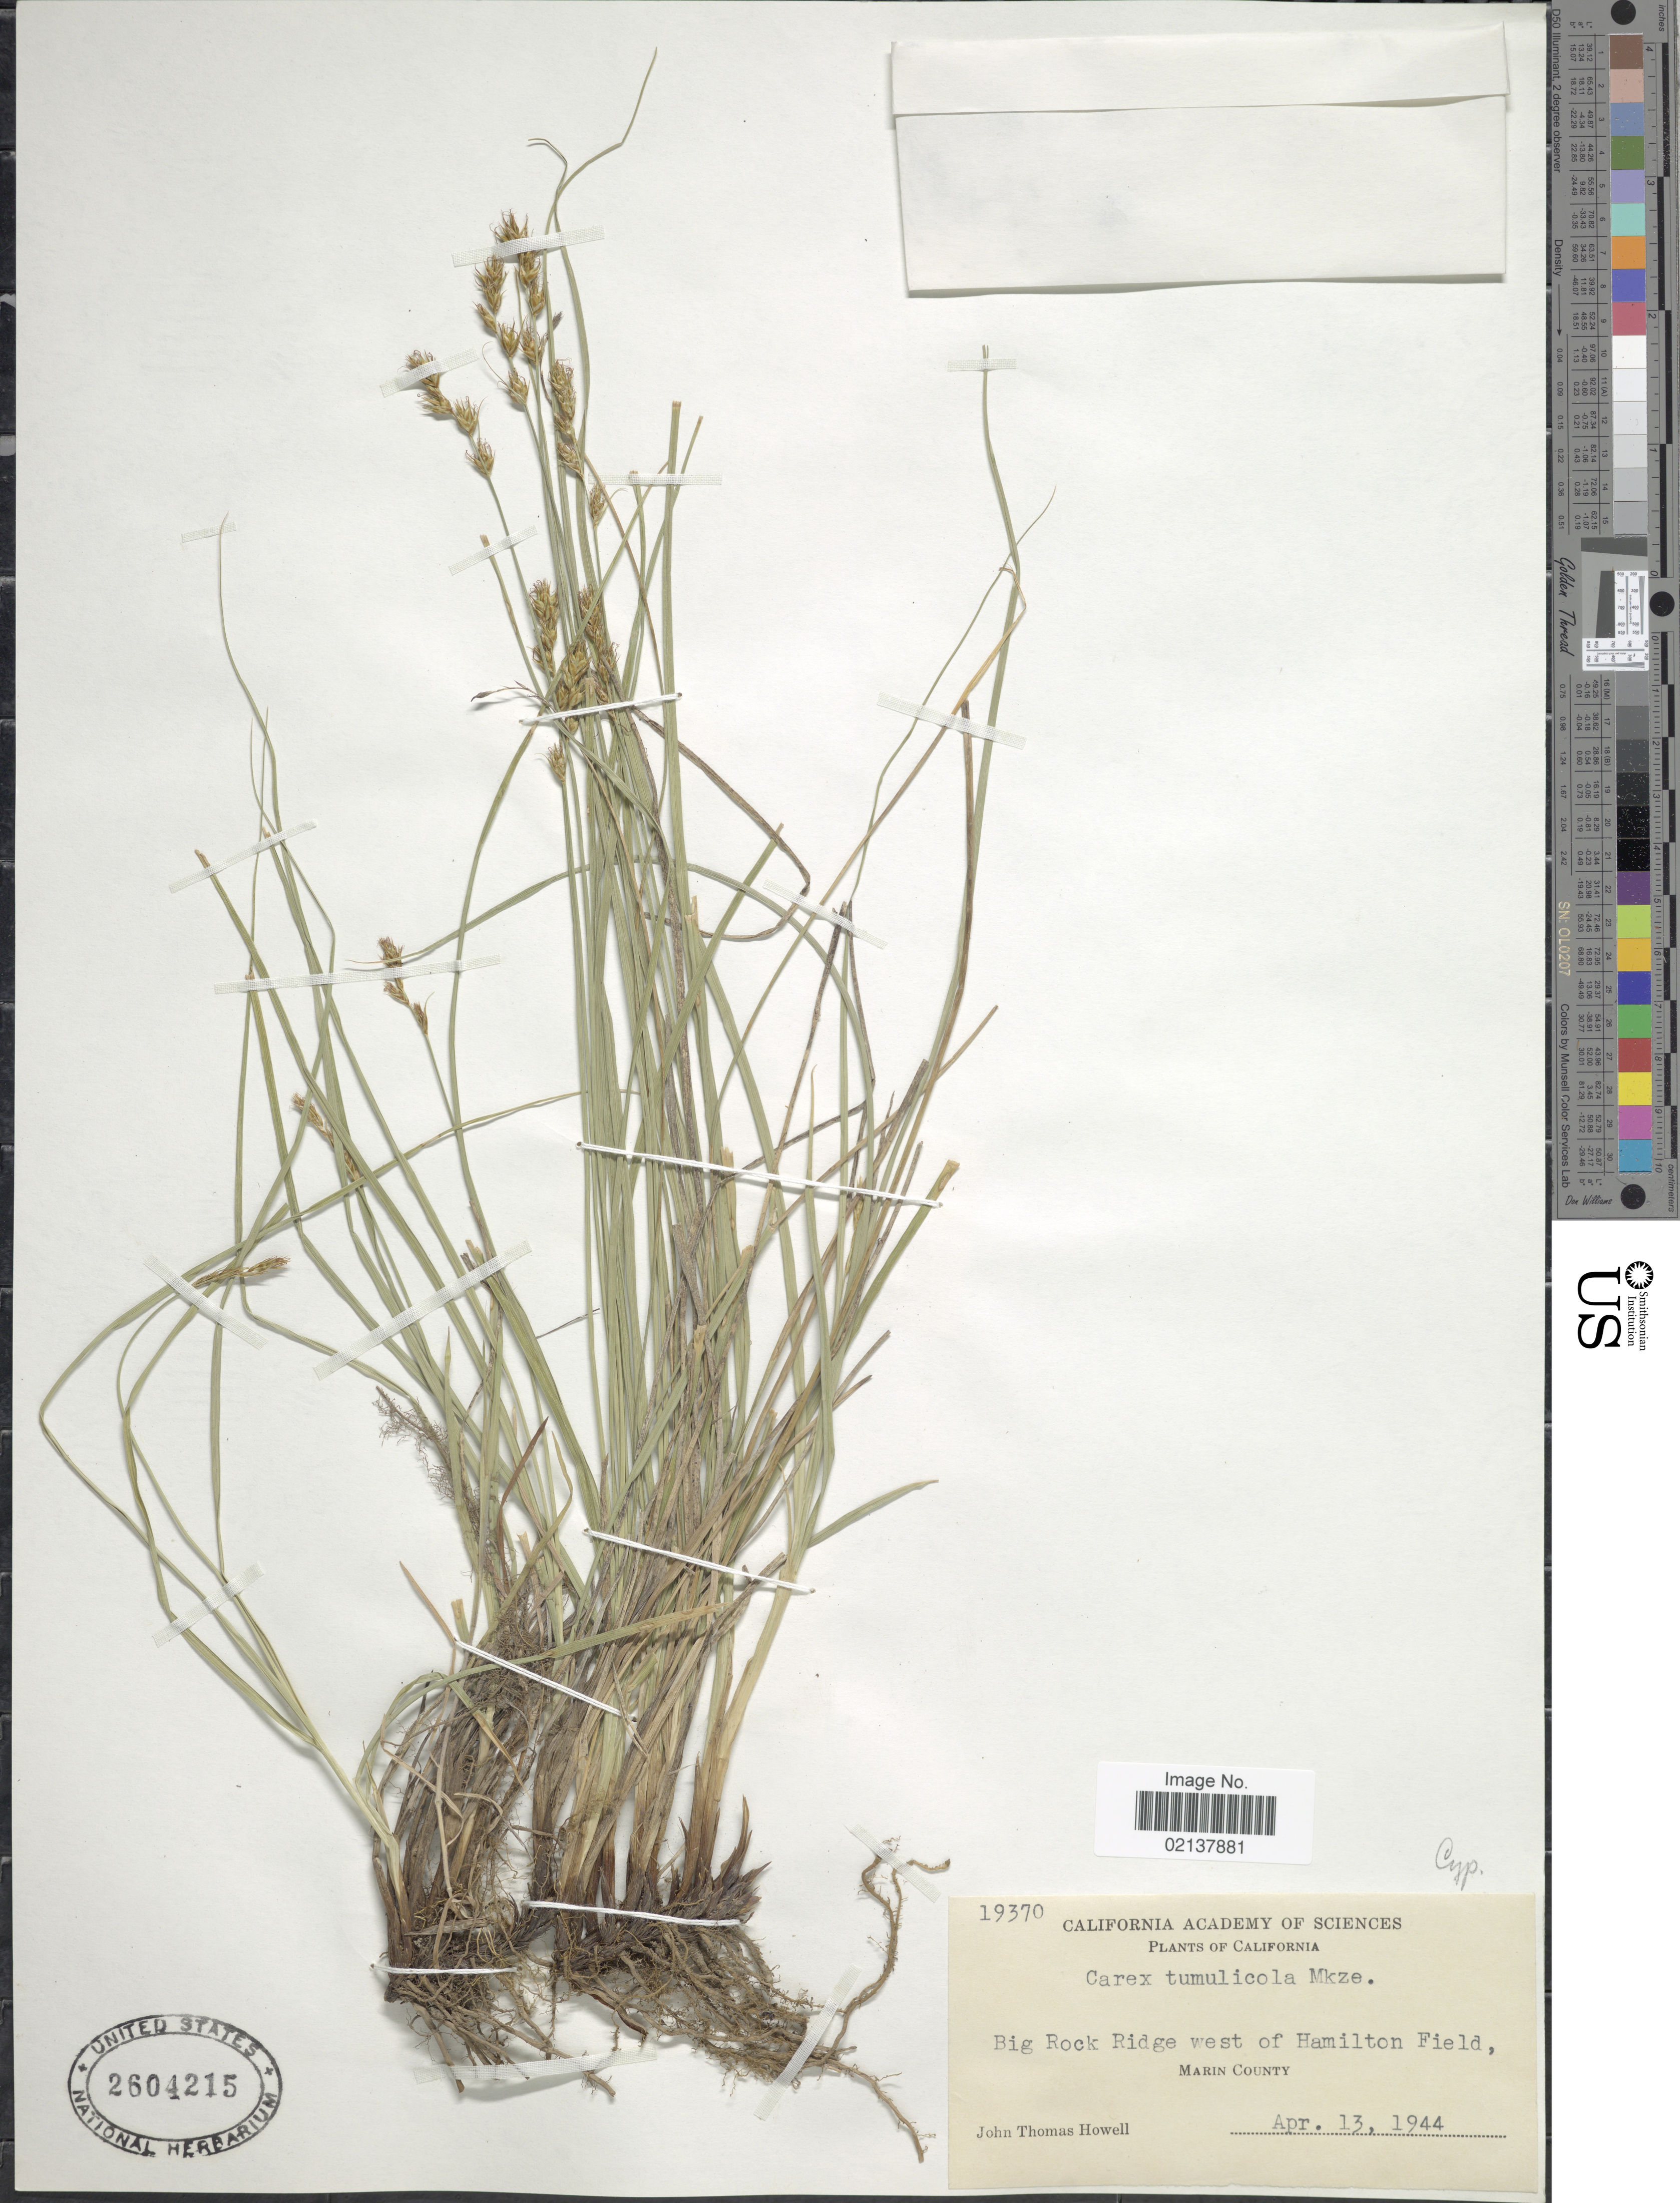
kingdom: Plantae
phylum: Tracheophyta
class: Liliopsida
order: Poales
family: Cyperaceae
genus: Carex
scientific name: Carex tumulicola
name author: Mack.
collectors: J. T. Howell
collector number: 19370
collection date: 1944-04-13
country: United States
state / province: California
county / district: Marin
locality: Big Rock Ridge west of Hamilton Field, Marin County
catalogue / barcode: US 2604215